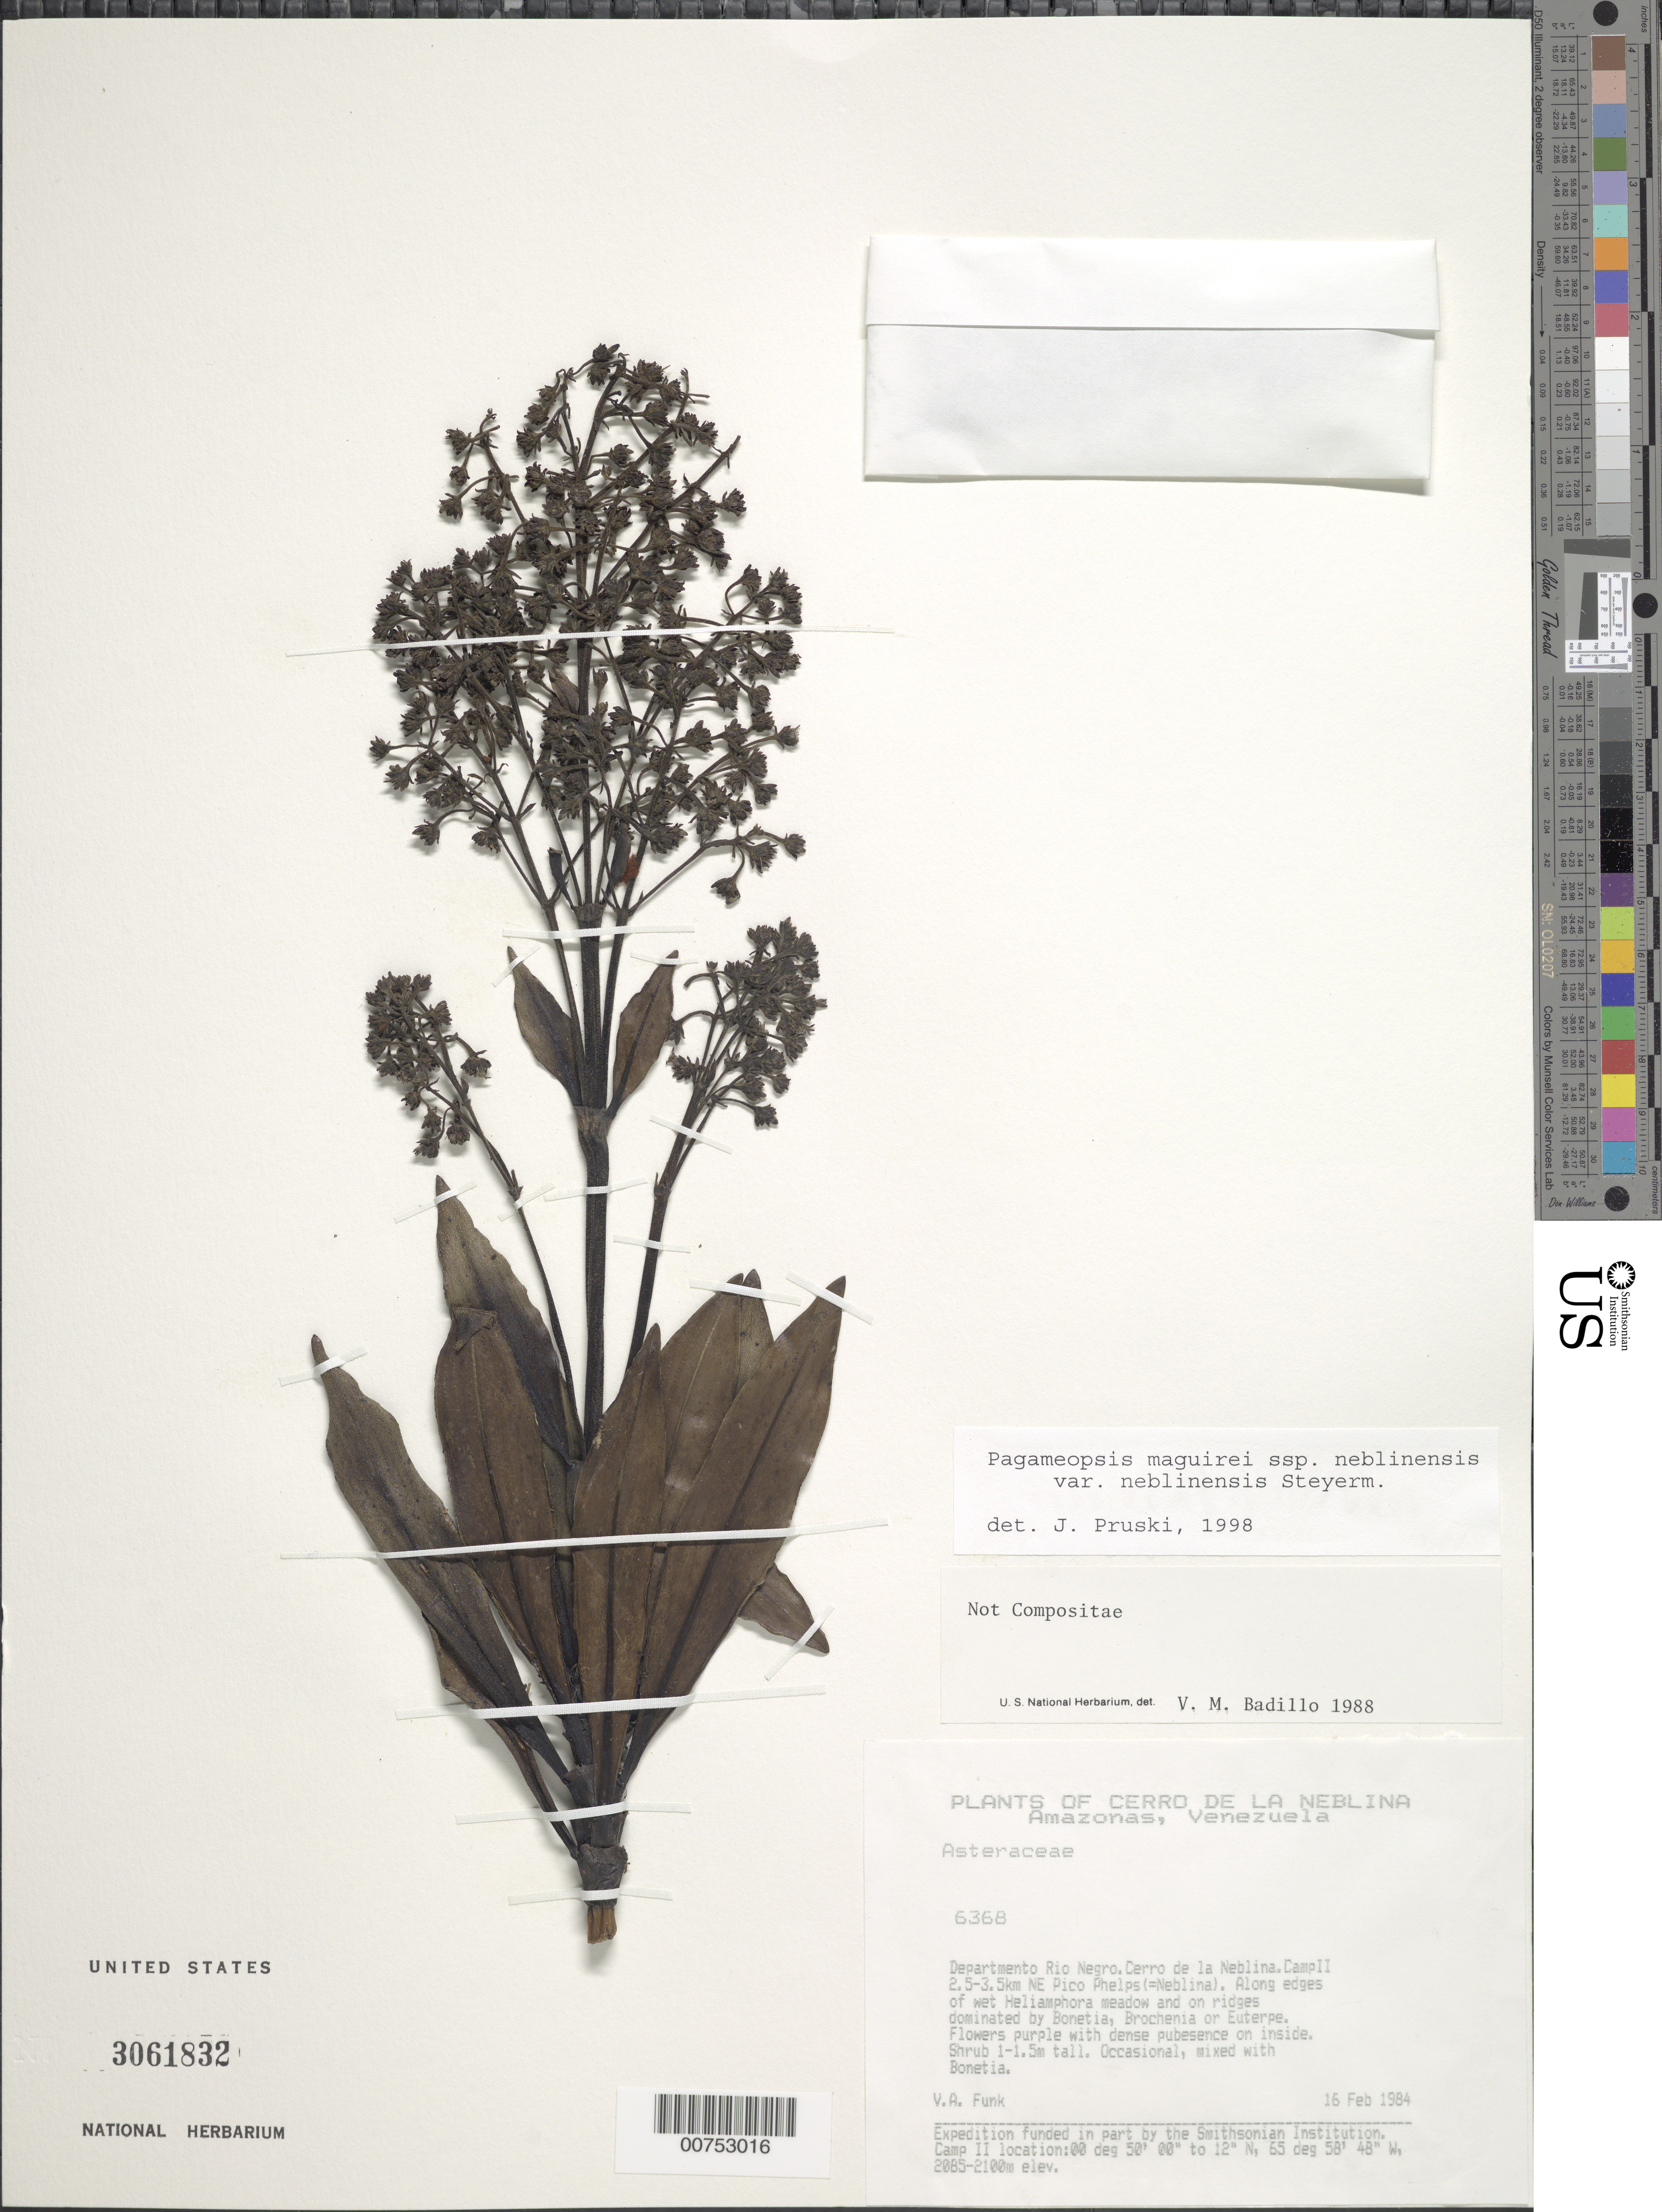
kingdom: Plantae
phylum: Tracheophyta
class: Magnoliopsida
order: Gentianales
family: Rubiaceae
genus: Pagameopsis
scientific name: Pagameopsis maguirei var. neblinensis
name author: Steyerm.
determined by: Pruski, J. F.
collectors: V. Funk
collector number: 6368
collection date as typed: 16-Feb-84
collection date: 1984-02-16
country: Venezuela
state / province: Amazonas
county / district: Río Negro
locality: Cerro de la Neblina, Camp II 2.5-3.5 km NE Pico Phelps (=Neblina)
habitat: Edges of wet meadow w/ Heliamphora and on ridges dominated by Bonetia, Brochenia or Euterpe; mixed with Bonetia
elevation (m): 2085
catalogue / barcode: US 3061832